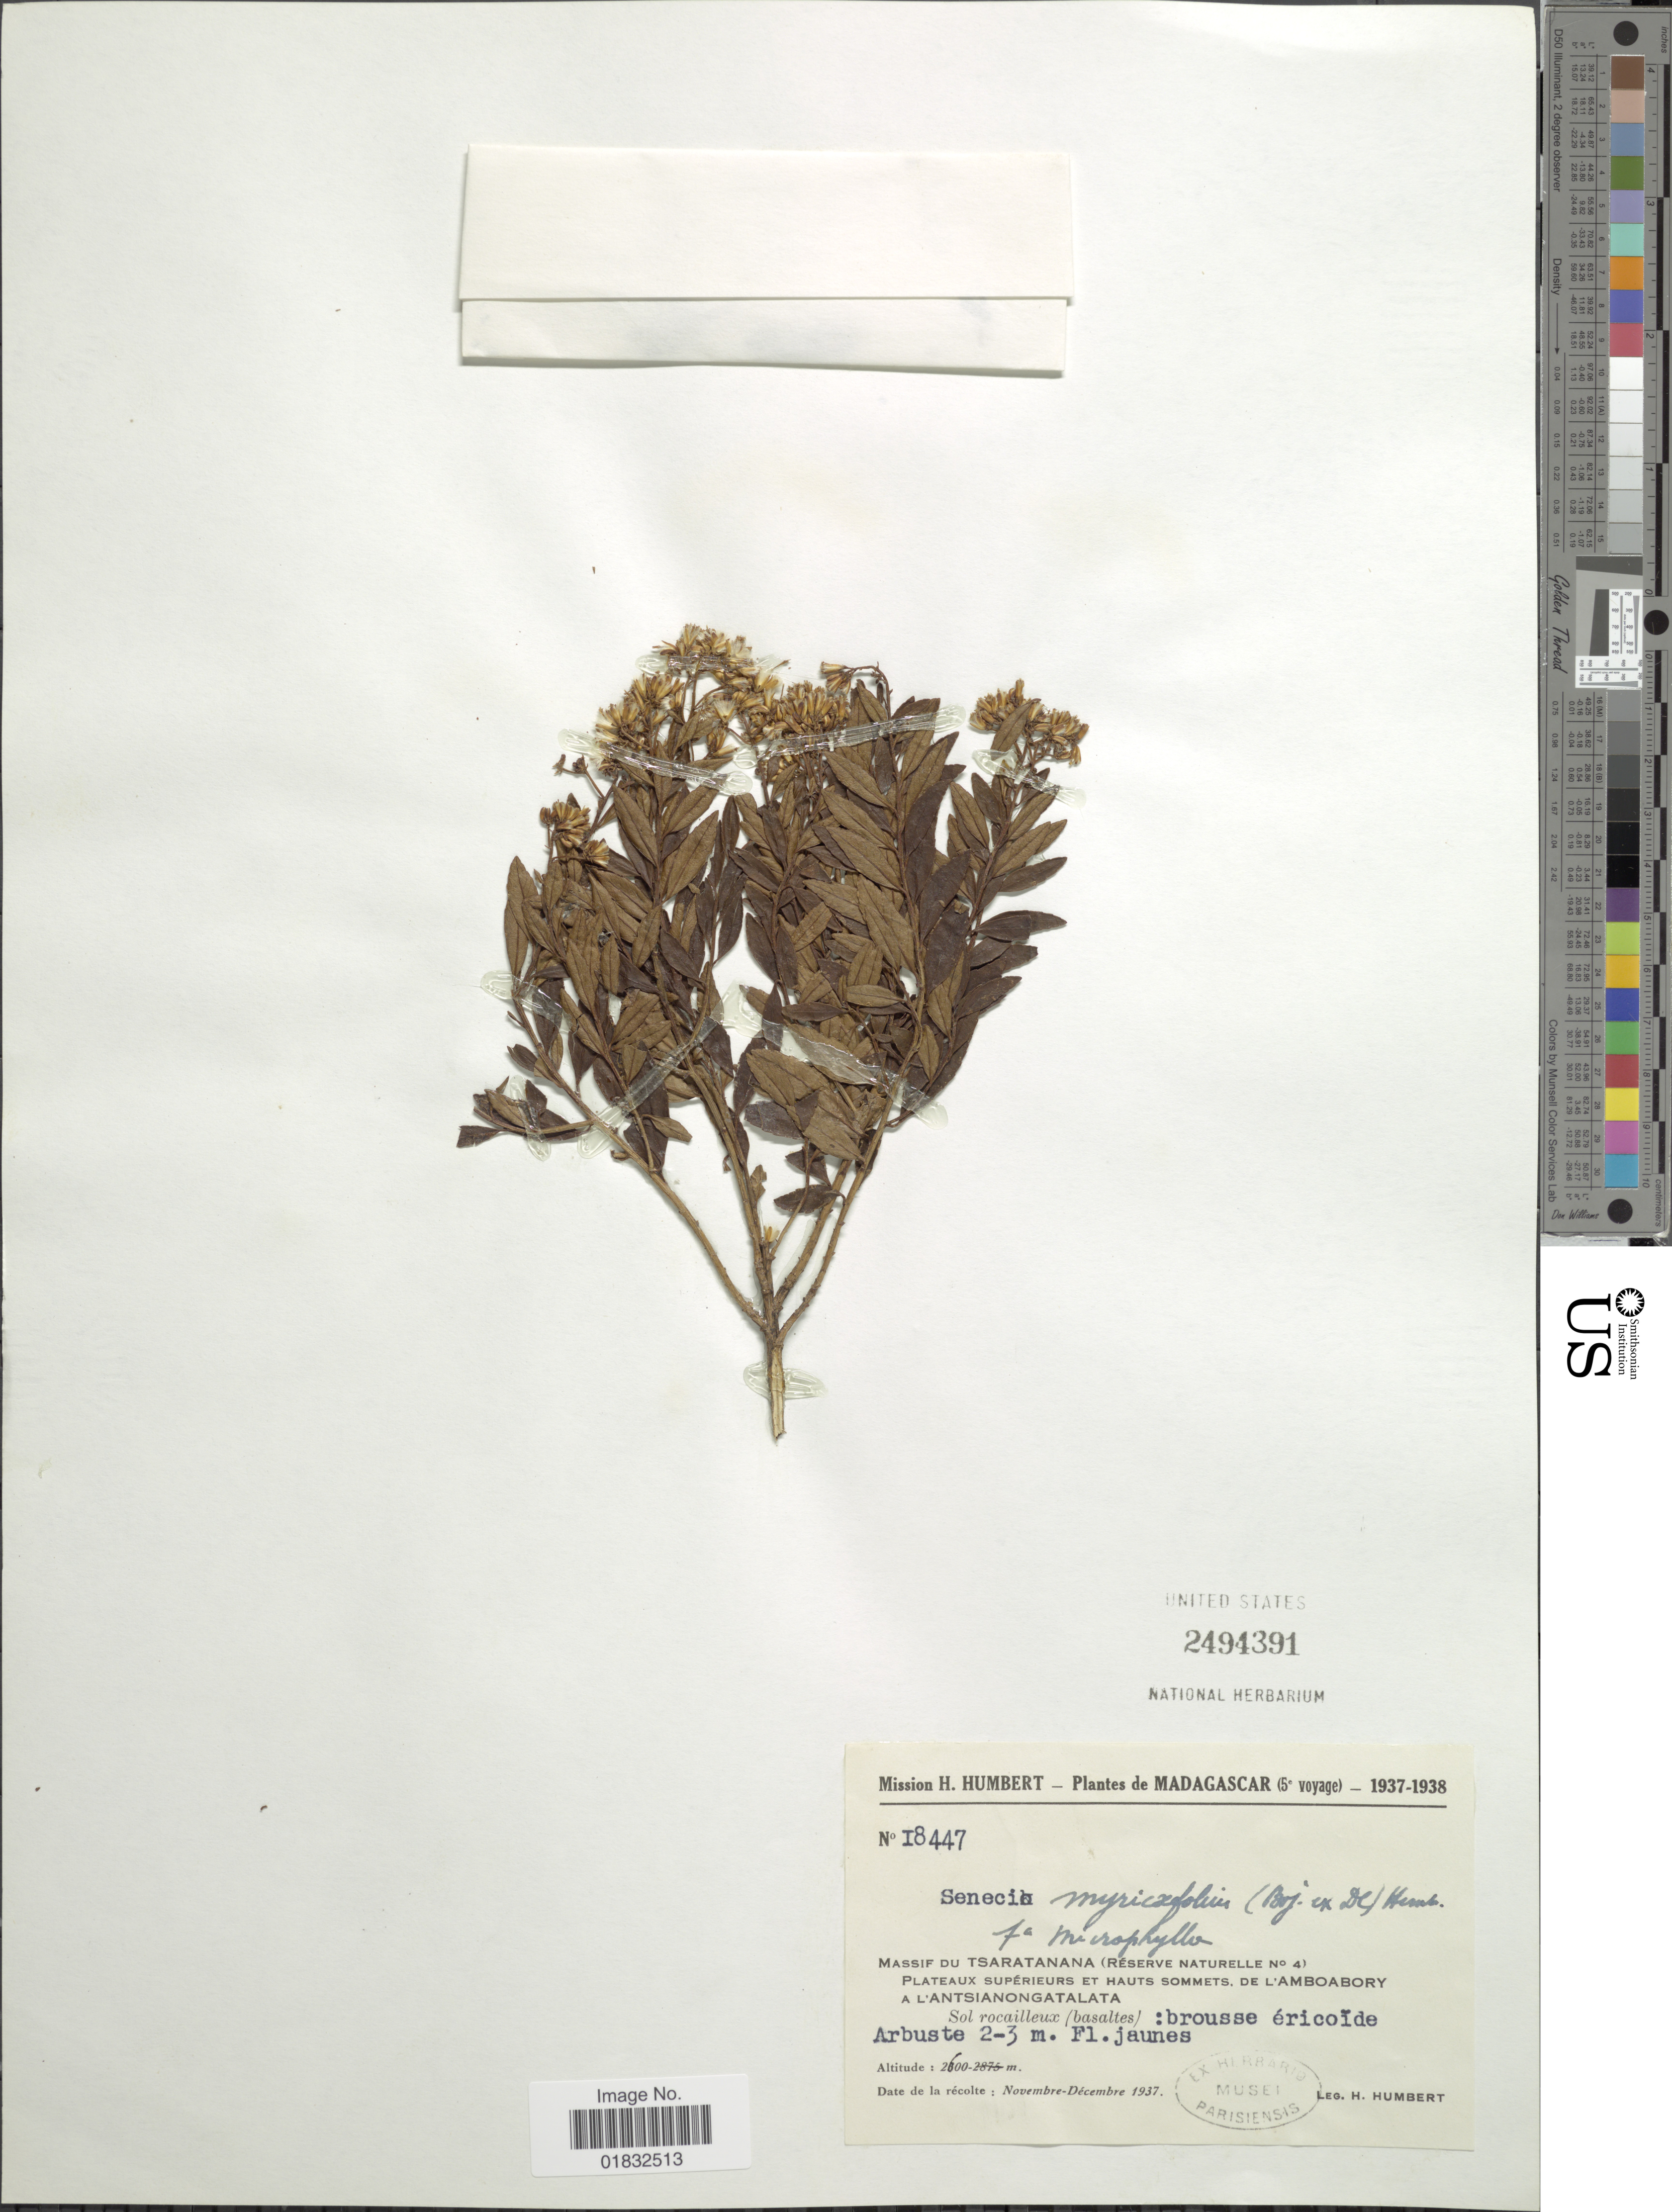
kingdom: Plantae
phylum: Tracheophyta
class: Magnoliopsida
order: Asterales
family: Asteraceae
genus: Hubertia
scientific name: Hubertia myricifolia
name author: (Bojer ex DC.) C. Jeffrey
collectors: H. Humbert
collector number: I8447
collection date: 1937-11/1937-12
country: Madagascar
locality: Massif du Tsaratanana (Réserve Naturelle No 4) Plateaux supérieurs et Hauts sommets, de L'Amboabory A L'Antsianongatalata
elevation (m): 2600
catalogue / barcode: US 2494391